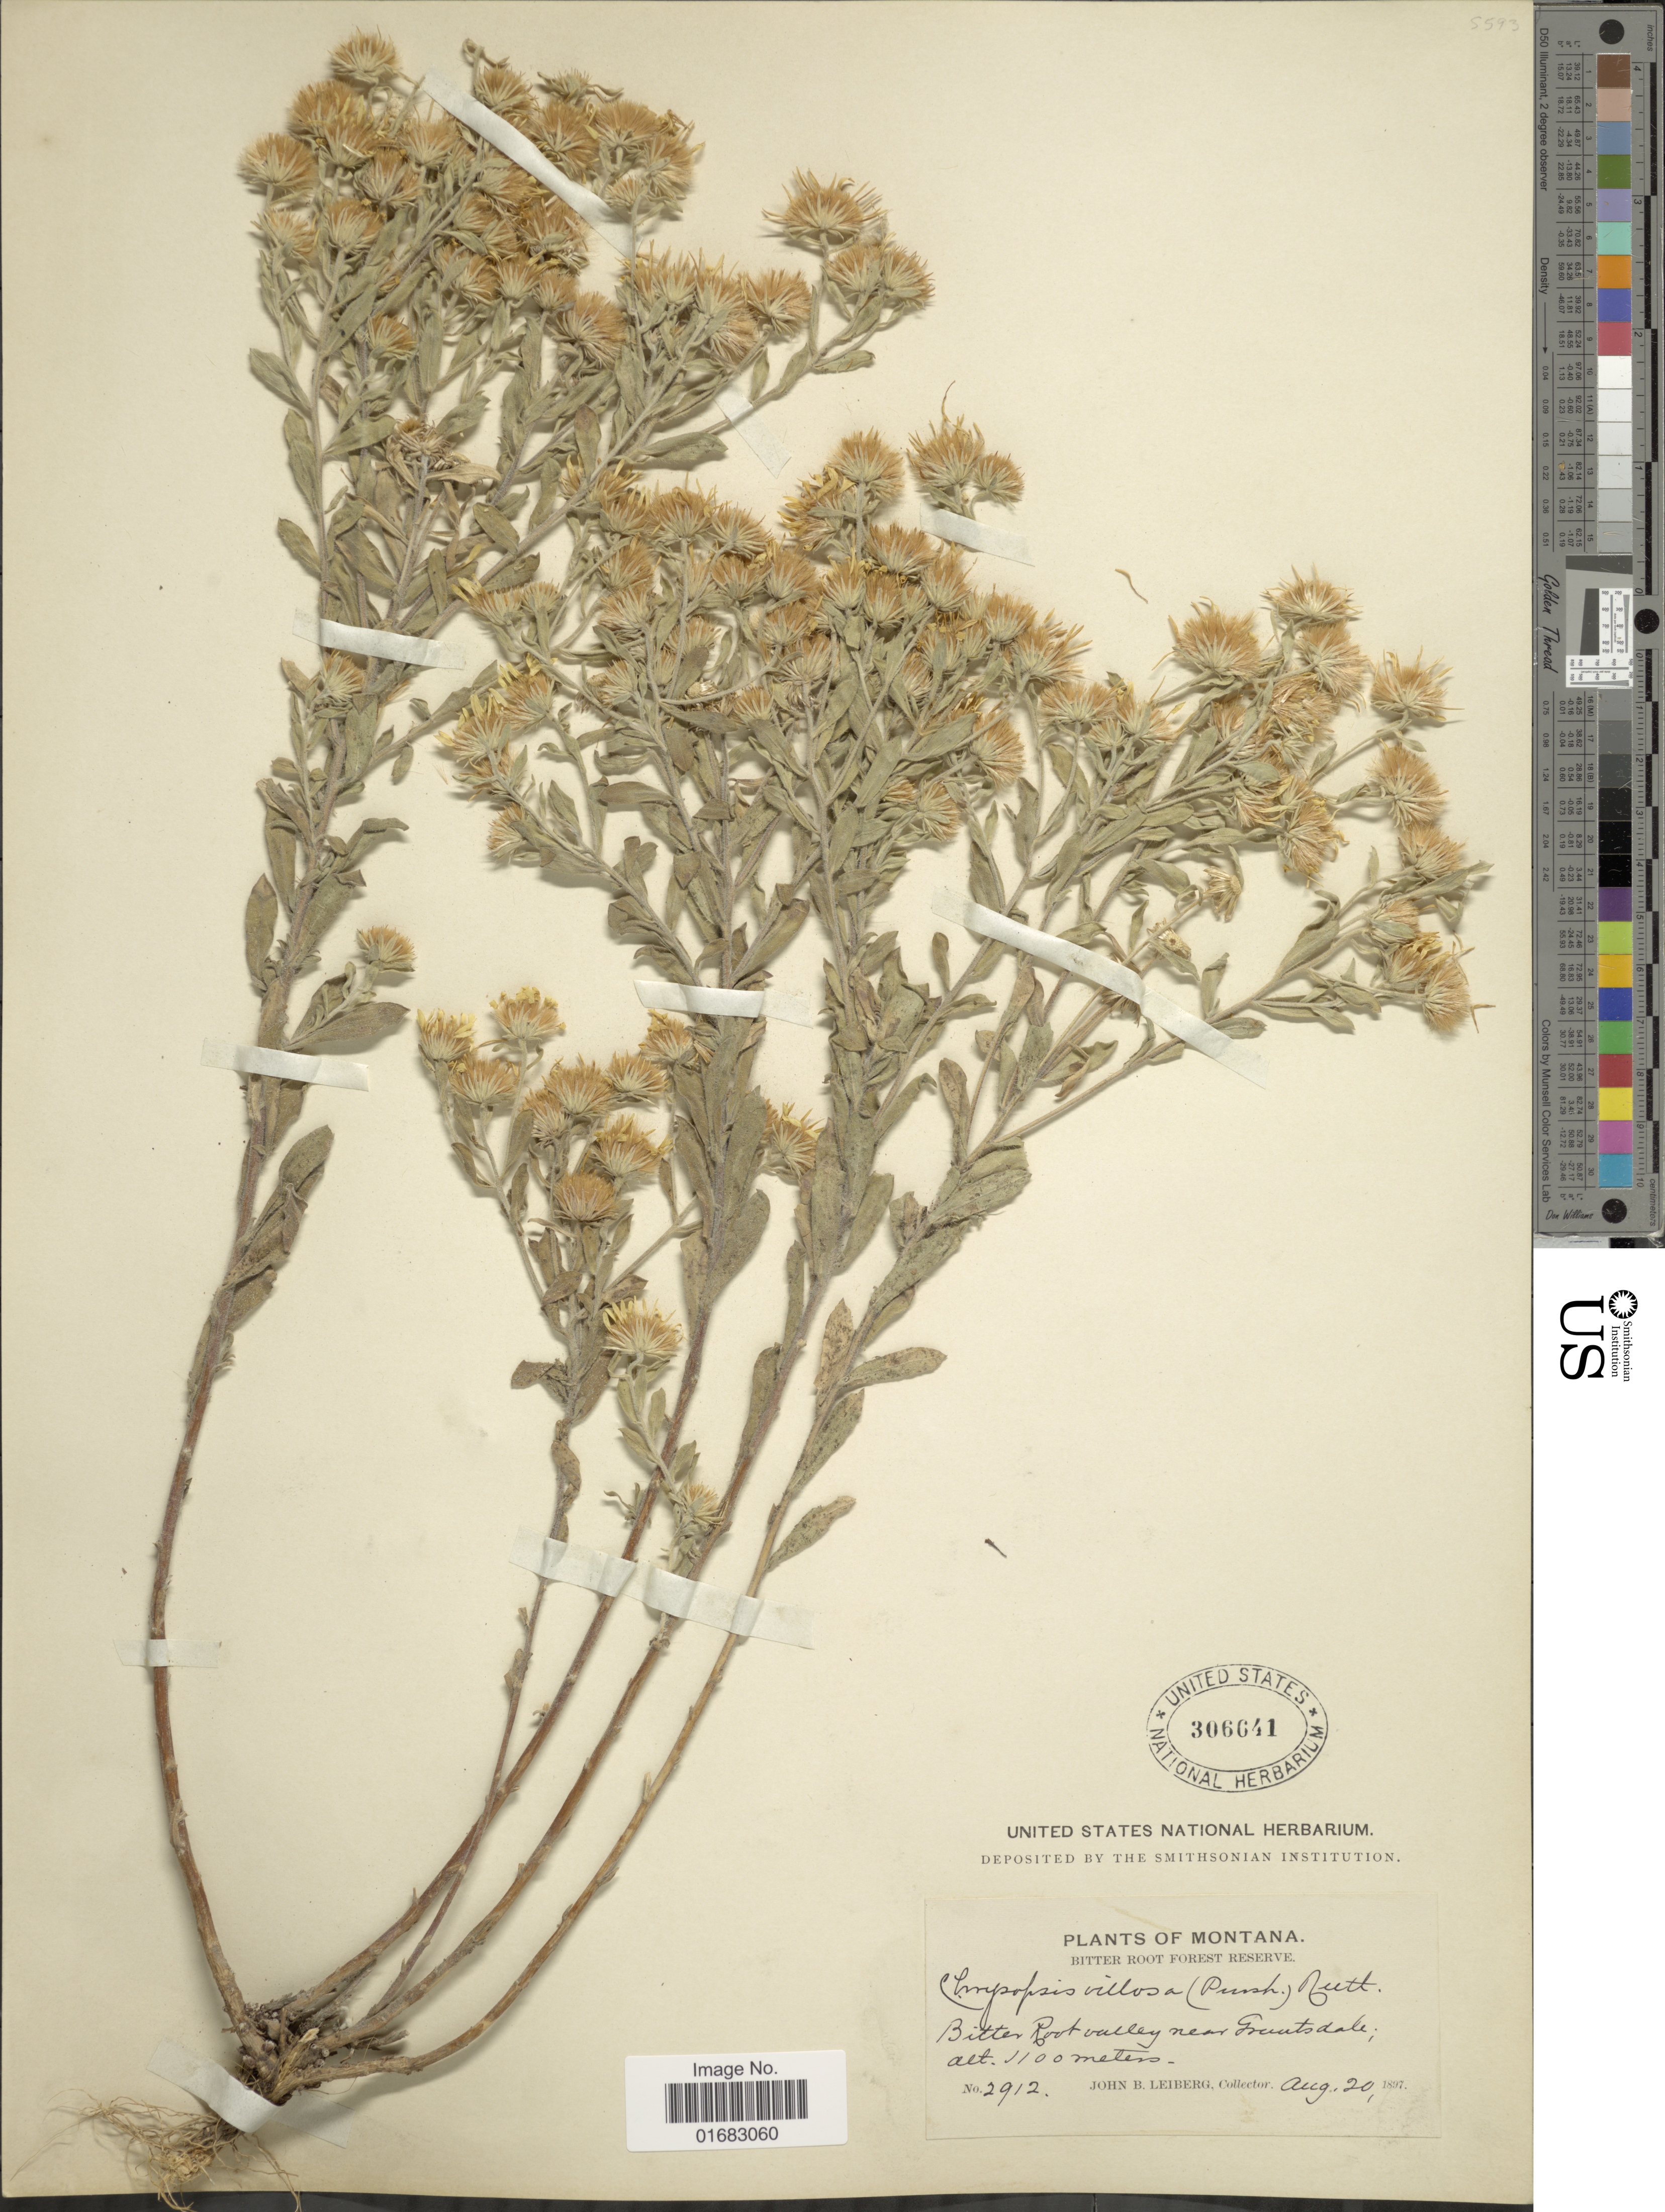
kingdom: Plantae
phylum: Tracheophyta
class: Magnoliopsida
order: Asterales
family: Asteraceae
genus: Heterotheca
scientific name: Heterotheca villosa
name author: (Pursh) Shinners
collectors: J. B. Leiberg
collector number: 2912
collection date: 1897-08-20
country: United States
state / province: Montana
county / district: Ravalli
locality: Bitter Root valley near Grantsdale. Montana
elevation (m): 1100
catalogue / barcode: US 306641